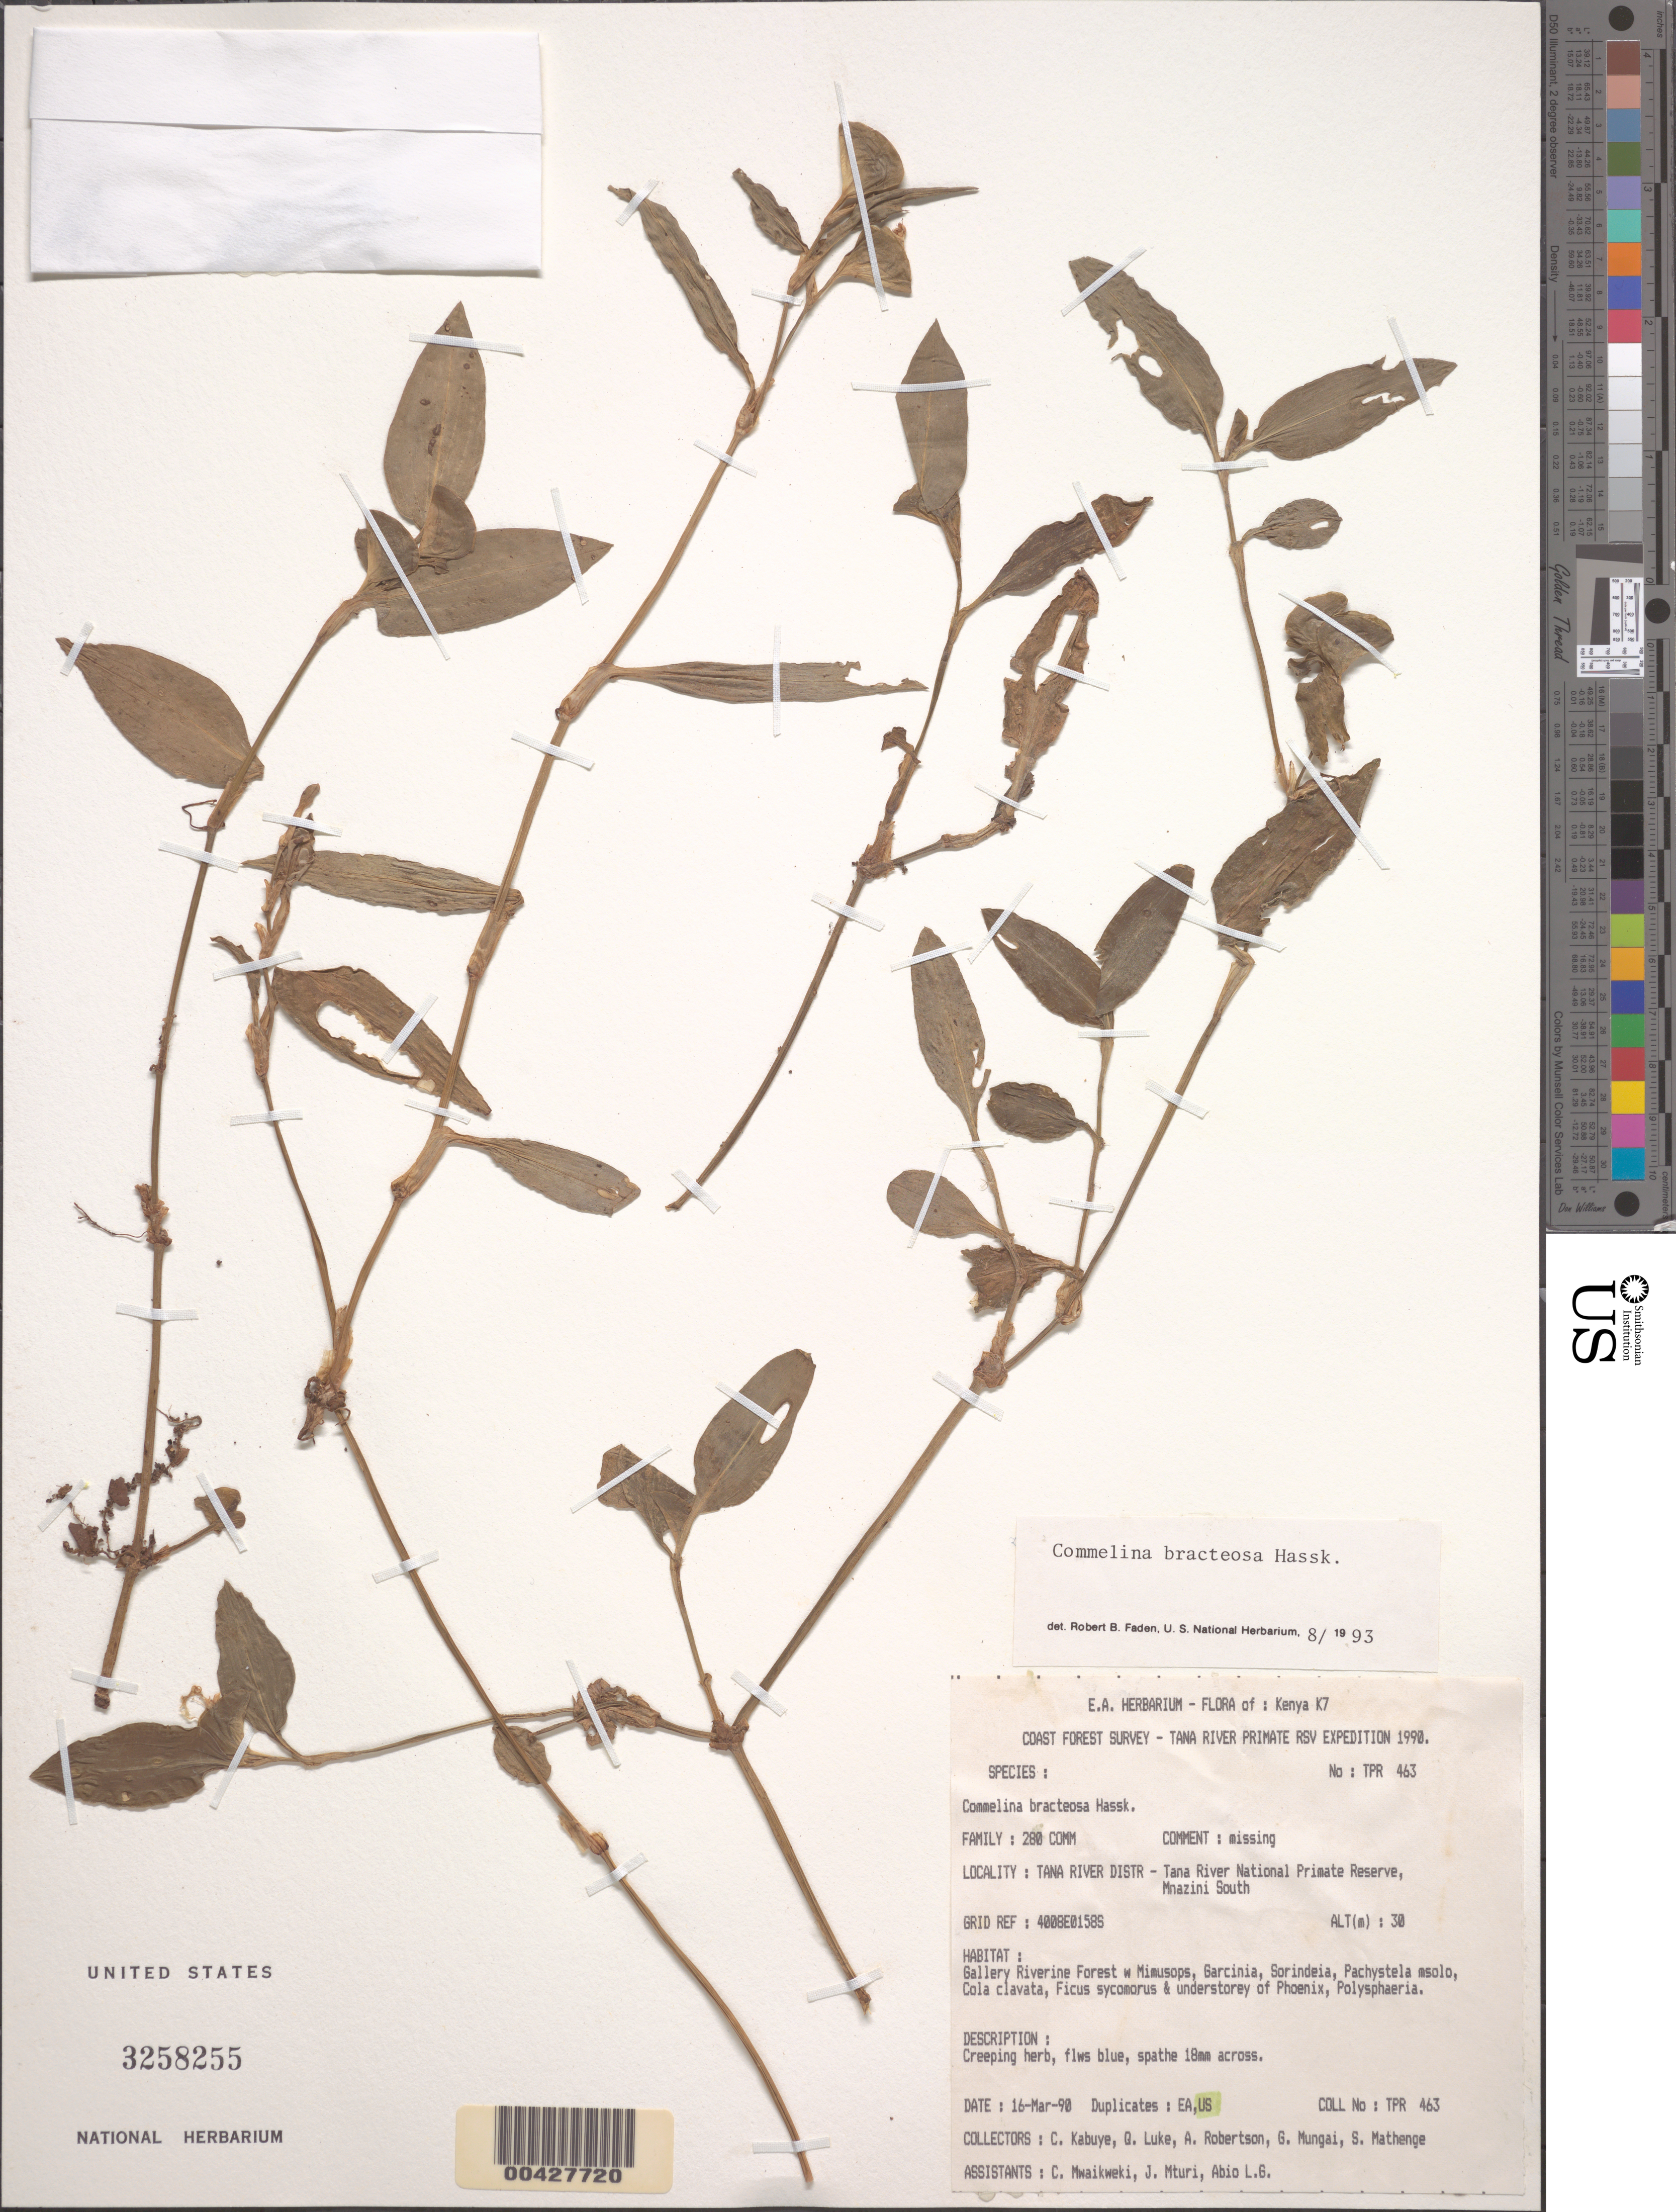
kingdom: Plantae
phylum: Tracheophyta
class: Liliopsida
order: Commelinales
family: Commelinaceae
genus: Commelina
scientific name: Commelina bracteosa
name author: Hassk.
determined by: Faden, Robert B., (US), Smithsonian Institution - National Museum of Natural History (UNITED STATES)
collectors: M. Luke, A. Robertson, C. Kabuye & G. Mangai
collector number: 463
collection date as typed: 16 Mar 1990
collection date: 1990-03-16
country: Kenya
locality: Tana river national primate reserve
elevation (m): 30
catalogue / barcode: US 3258255